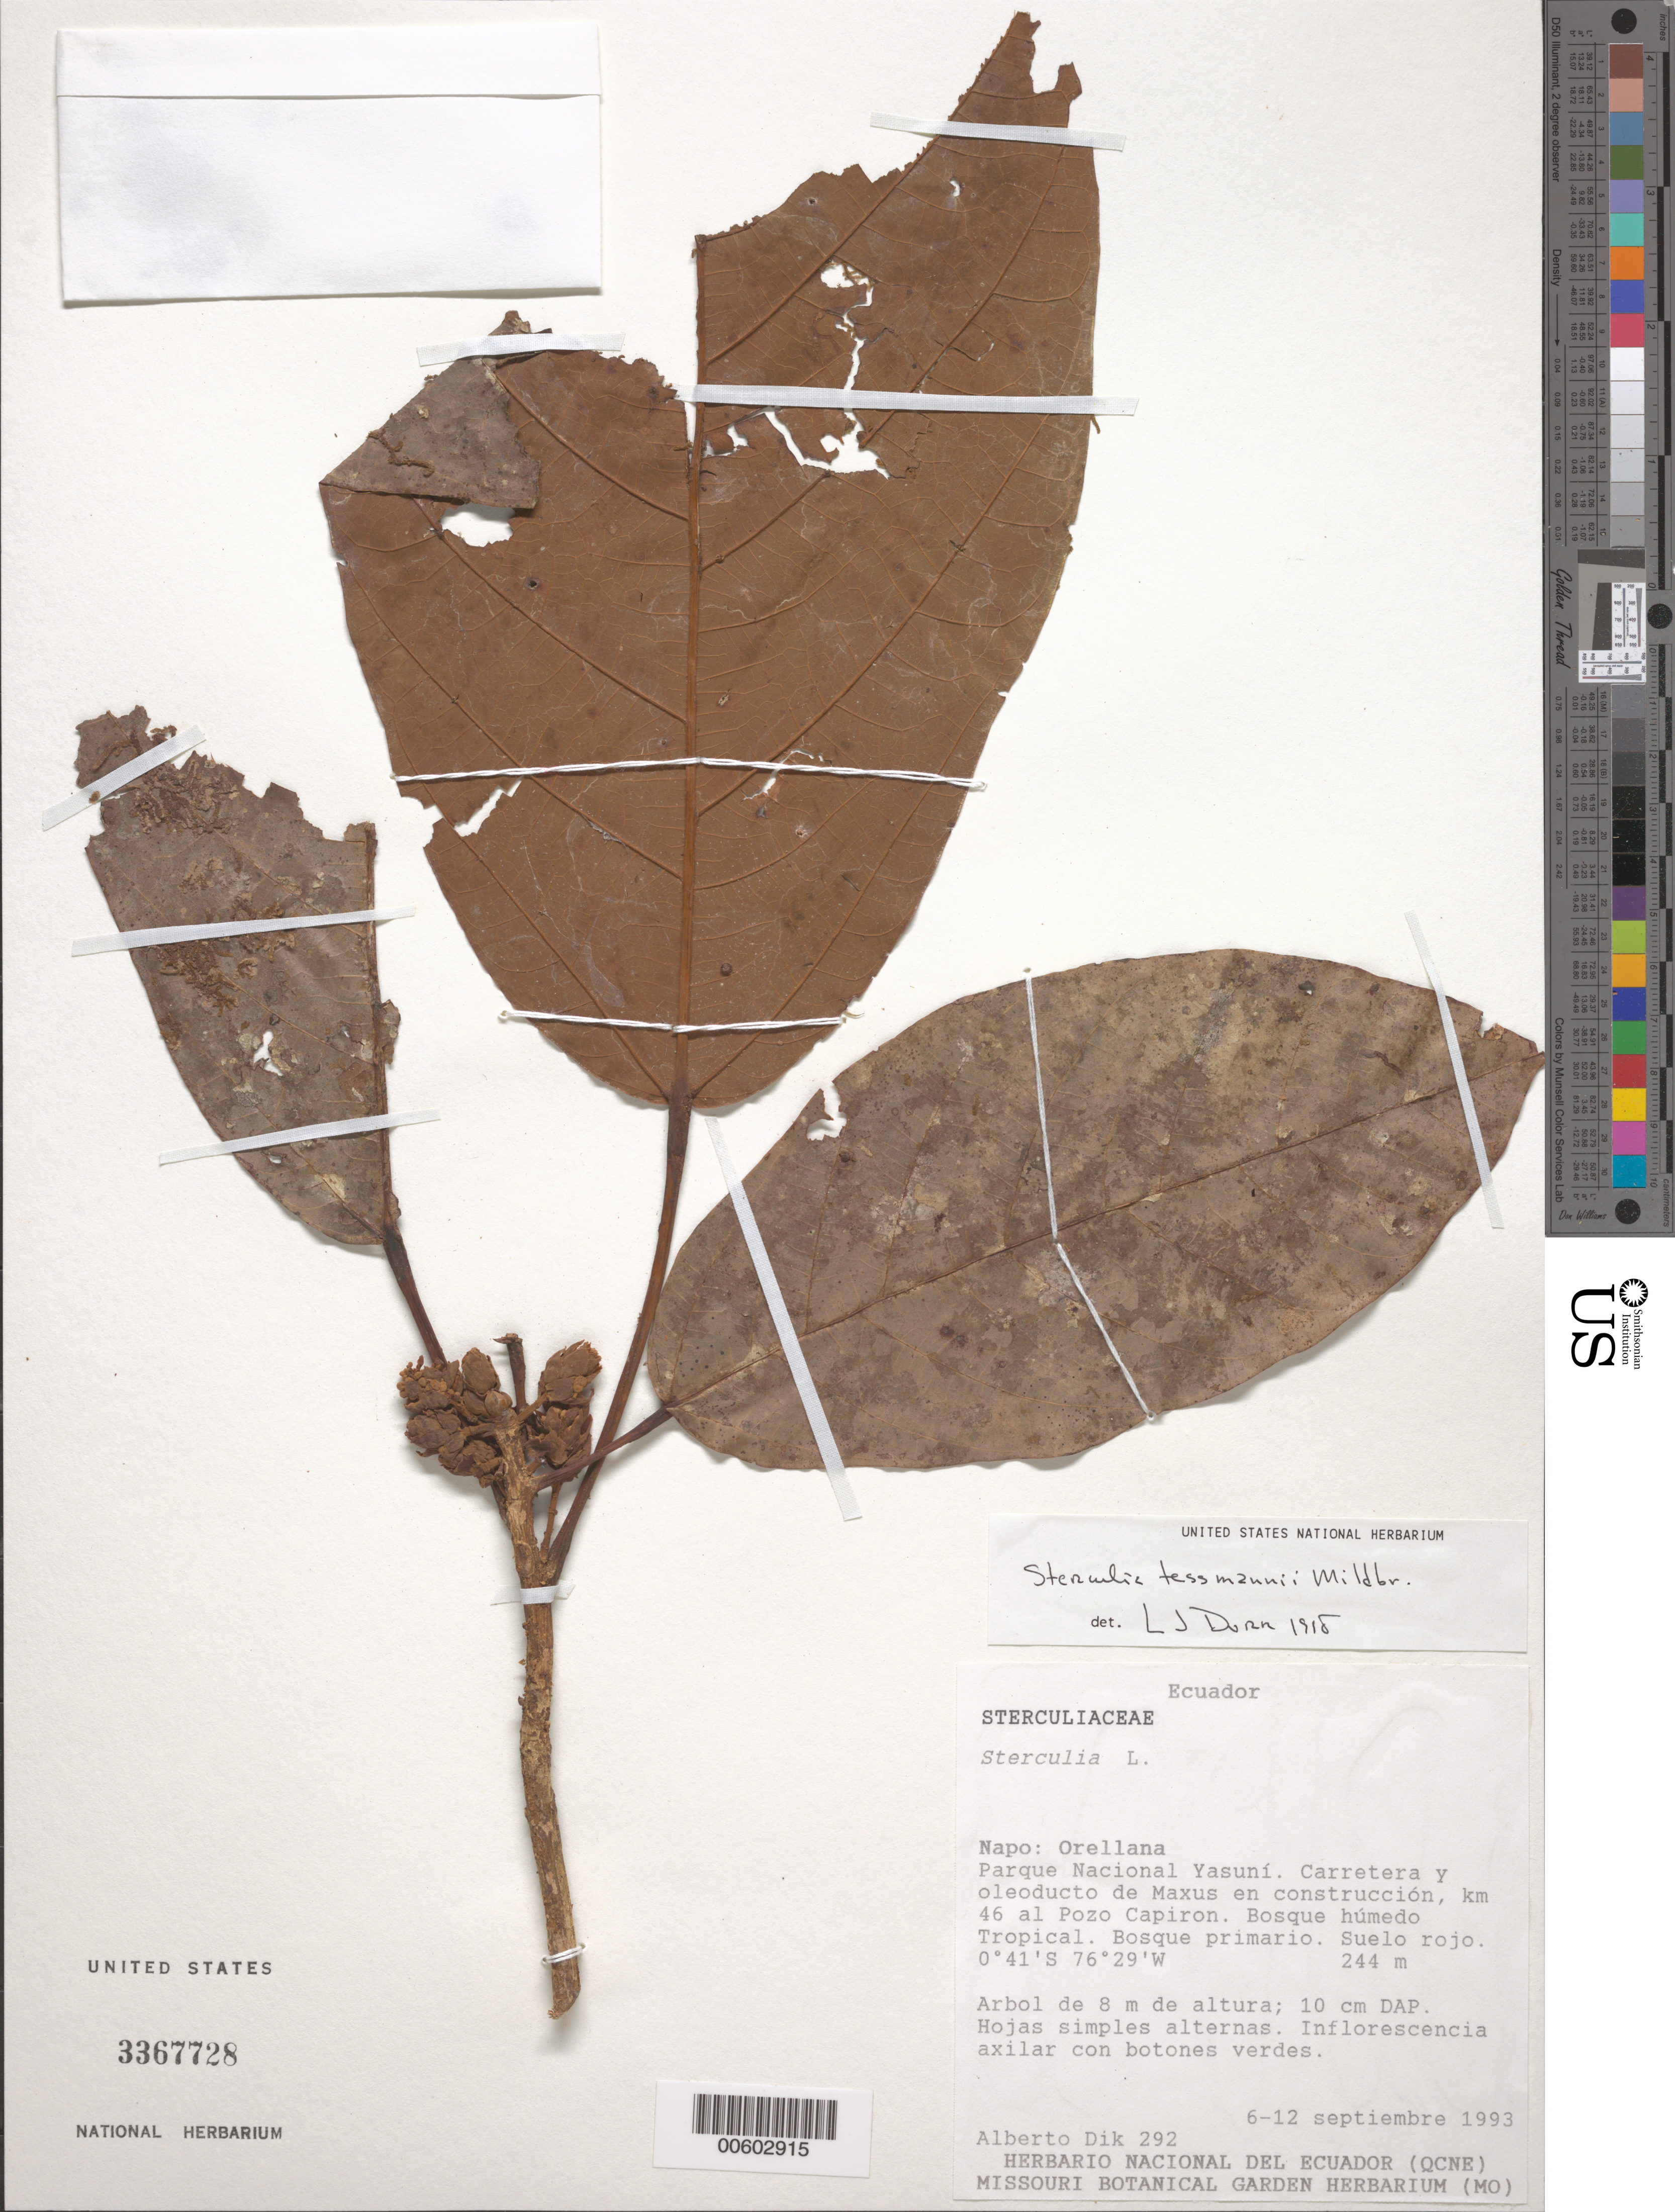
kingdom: Plantae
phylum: Tracheophyta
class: Magnoliopsida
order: Malvales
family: Malvaceae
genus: Sterculia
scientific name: Sterculia tessmannii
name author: Mildbr.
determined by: Dorr, L. J., (BOT), Smithsonian Institution - National Museum of Natural History (UNITED STATES)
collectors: A. Dik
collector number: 292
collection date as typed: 06 Sep 1993 to 12 Sep 1993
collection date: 1993-09-06/1993-09-12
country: Ecuador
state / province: Napo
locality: Orellana. Parque Nacional Yasuní, Carretera y oleoducto de Maxus en construcción, km 46 al Pozo Capiron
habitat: Bosque húmedo tropical, bosque primario, suelo rojo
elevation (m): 244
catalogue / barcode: US 3367728